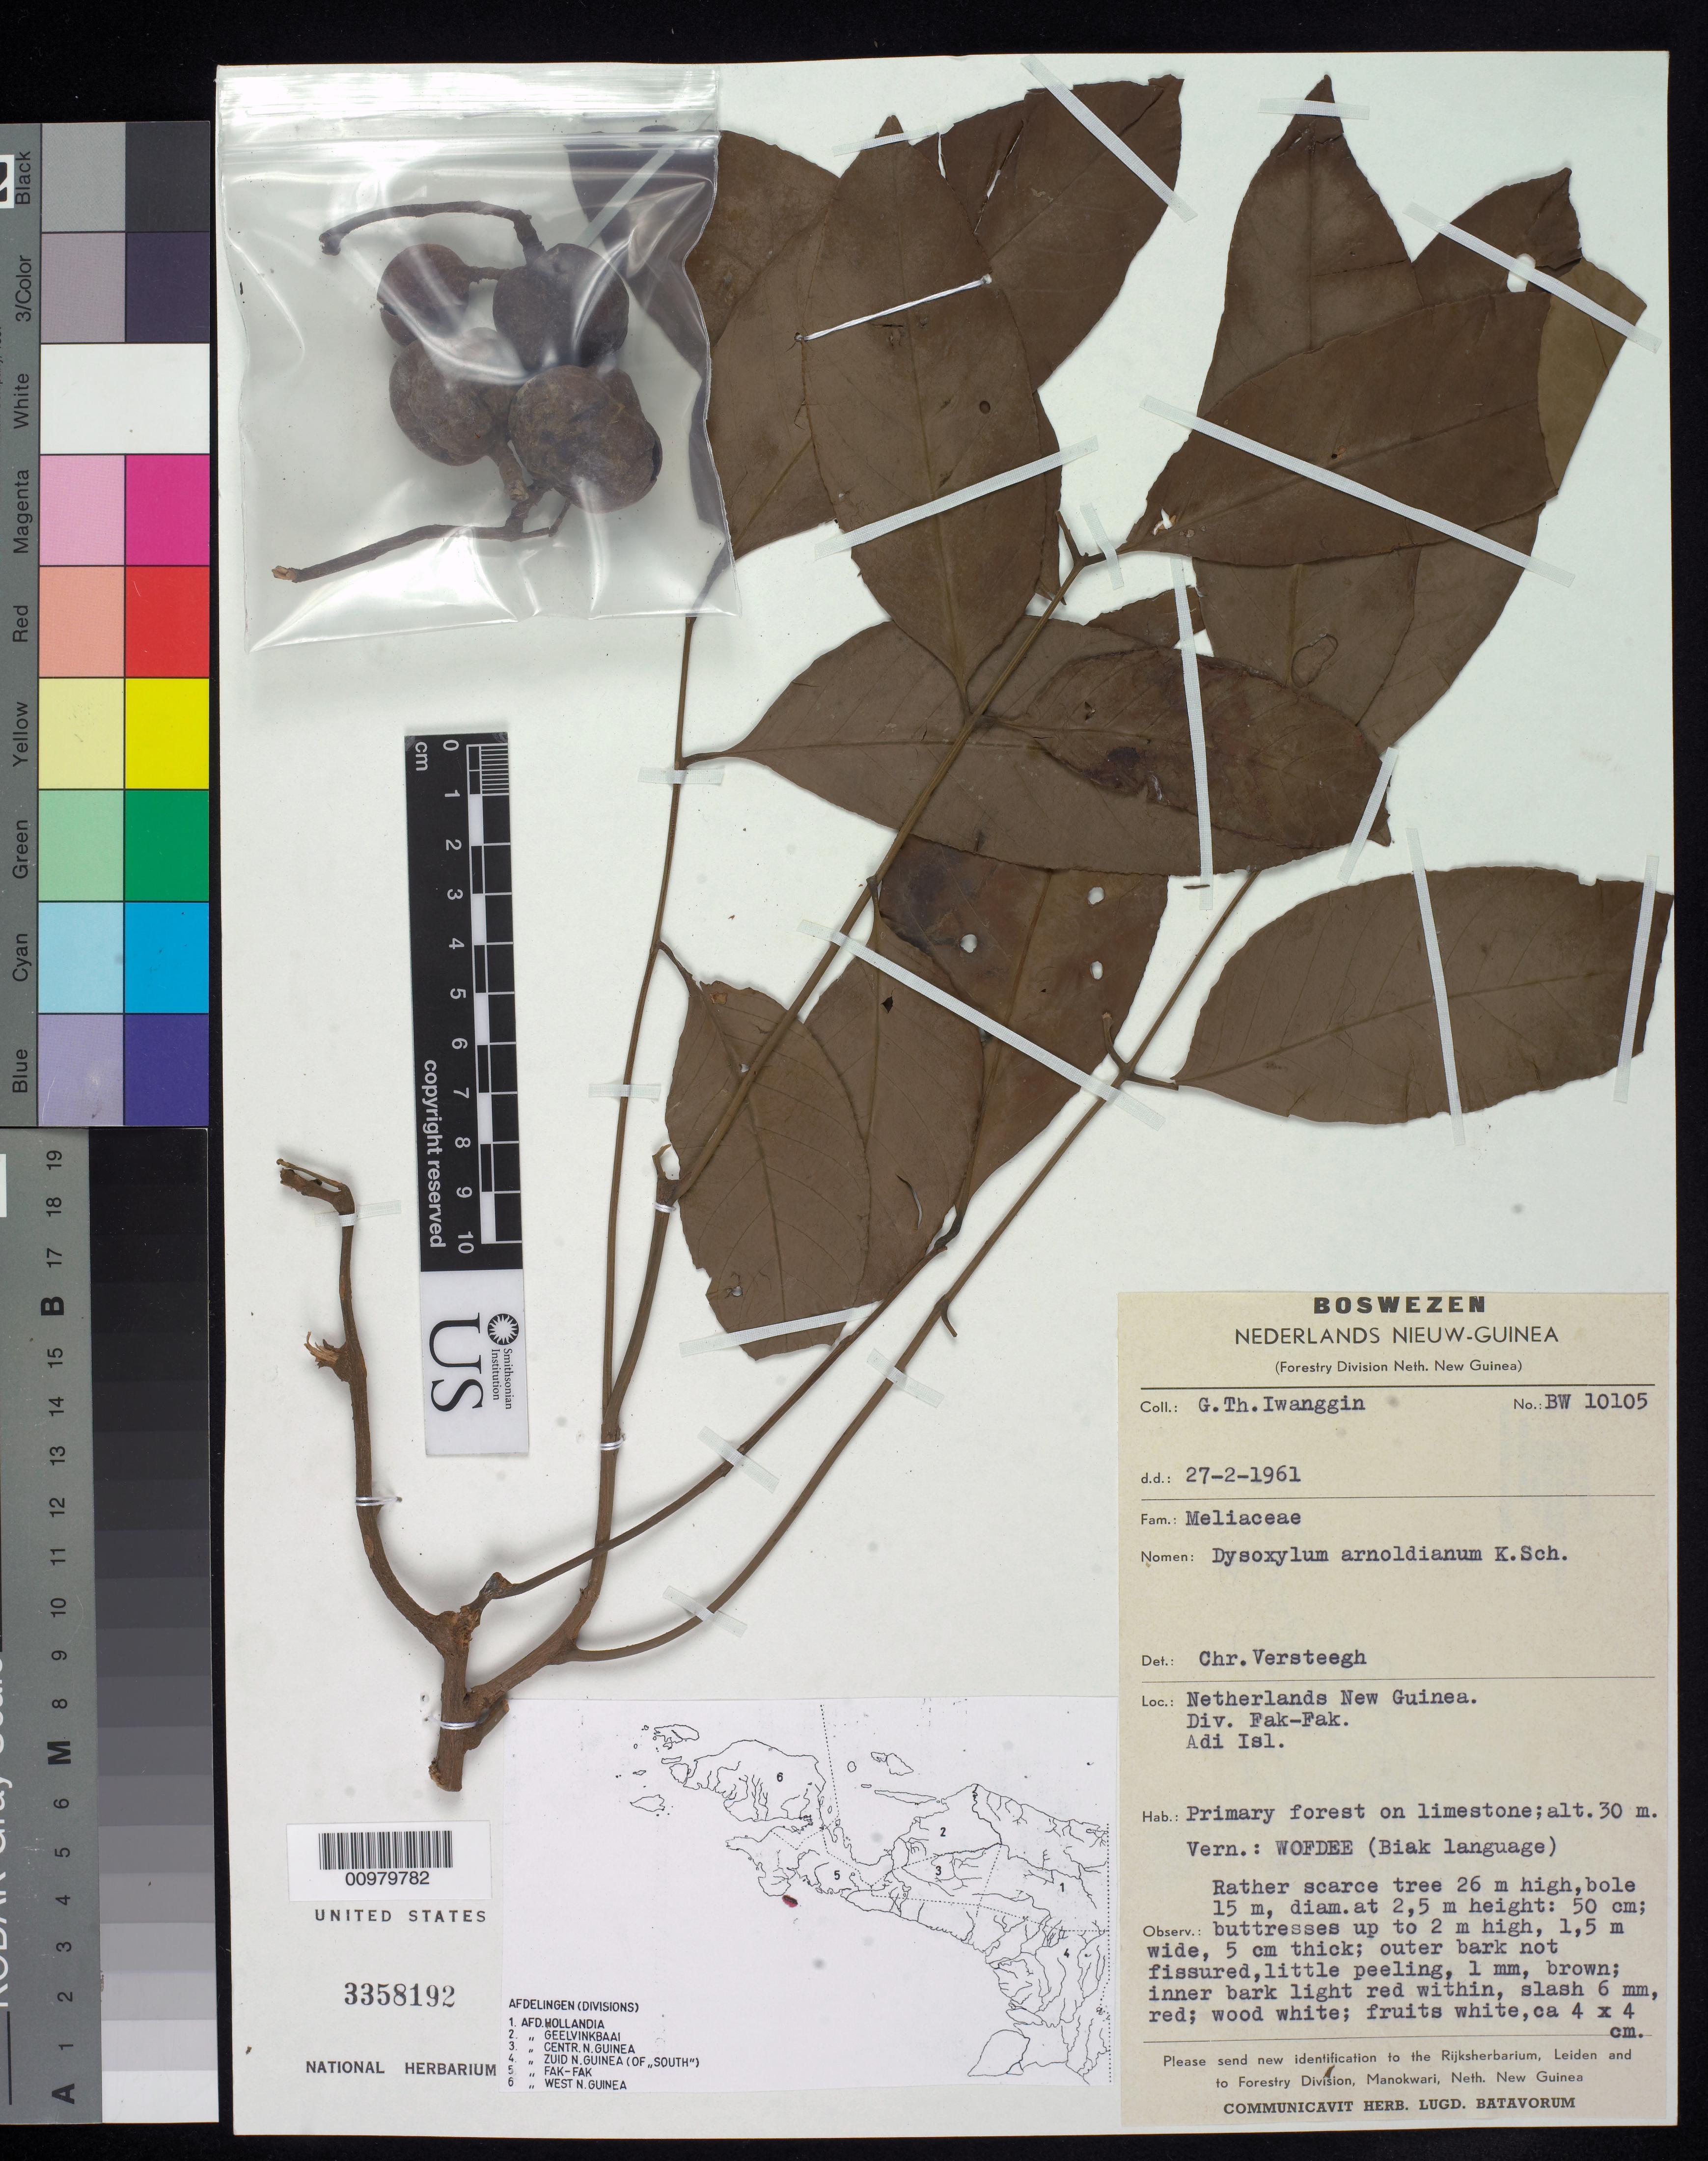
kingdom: Plantae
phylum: Tracheophyta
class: Magnoliopsida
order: Sapindales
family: Meliaceae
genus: Prasoxylon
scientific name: Prasoxylon excelsum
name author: (Spreng.) Mabb.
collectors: G. Iwanggin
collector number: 10105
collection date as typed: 27 Feb 1961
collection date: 1961-02-27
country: Indonesia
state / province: Papua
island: New Guinea I.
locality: Netherland, New Guinea, Div. Fak-Fak, Adi Isl. Irian Jaya.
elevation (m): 30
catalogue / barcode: US 3358192